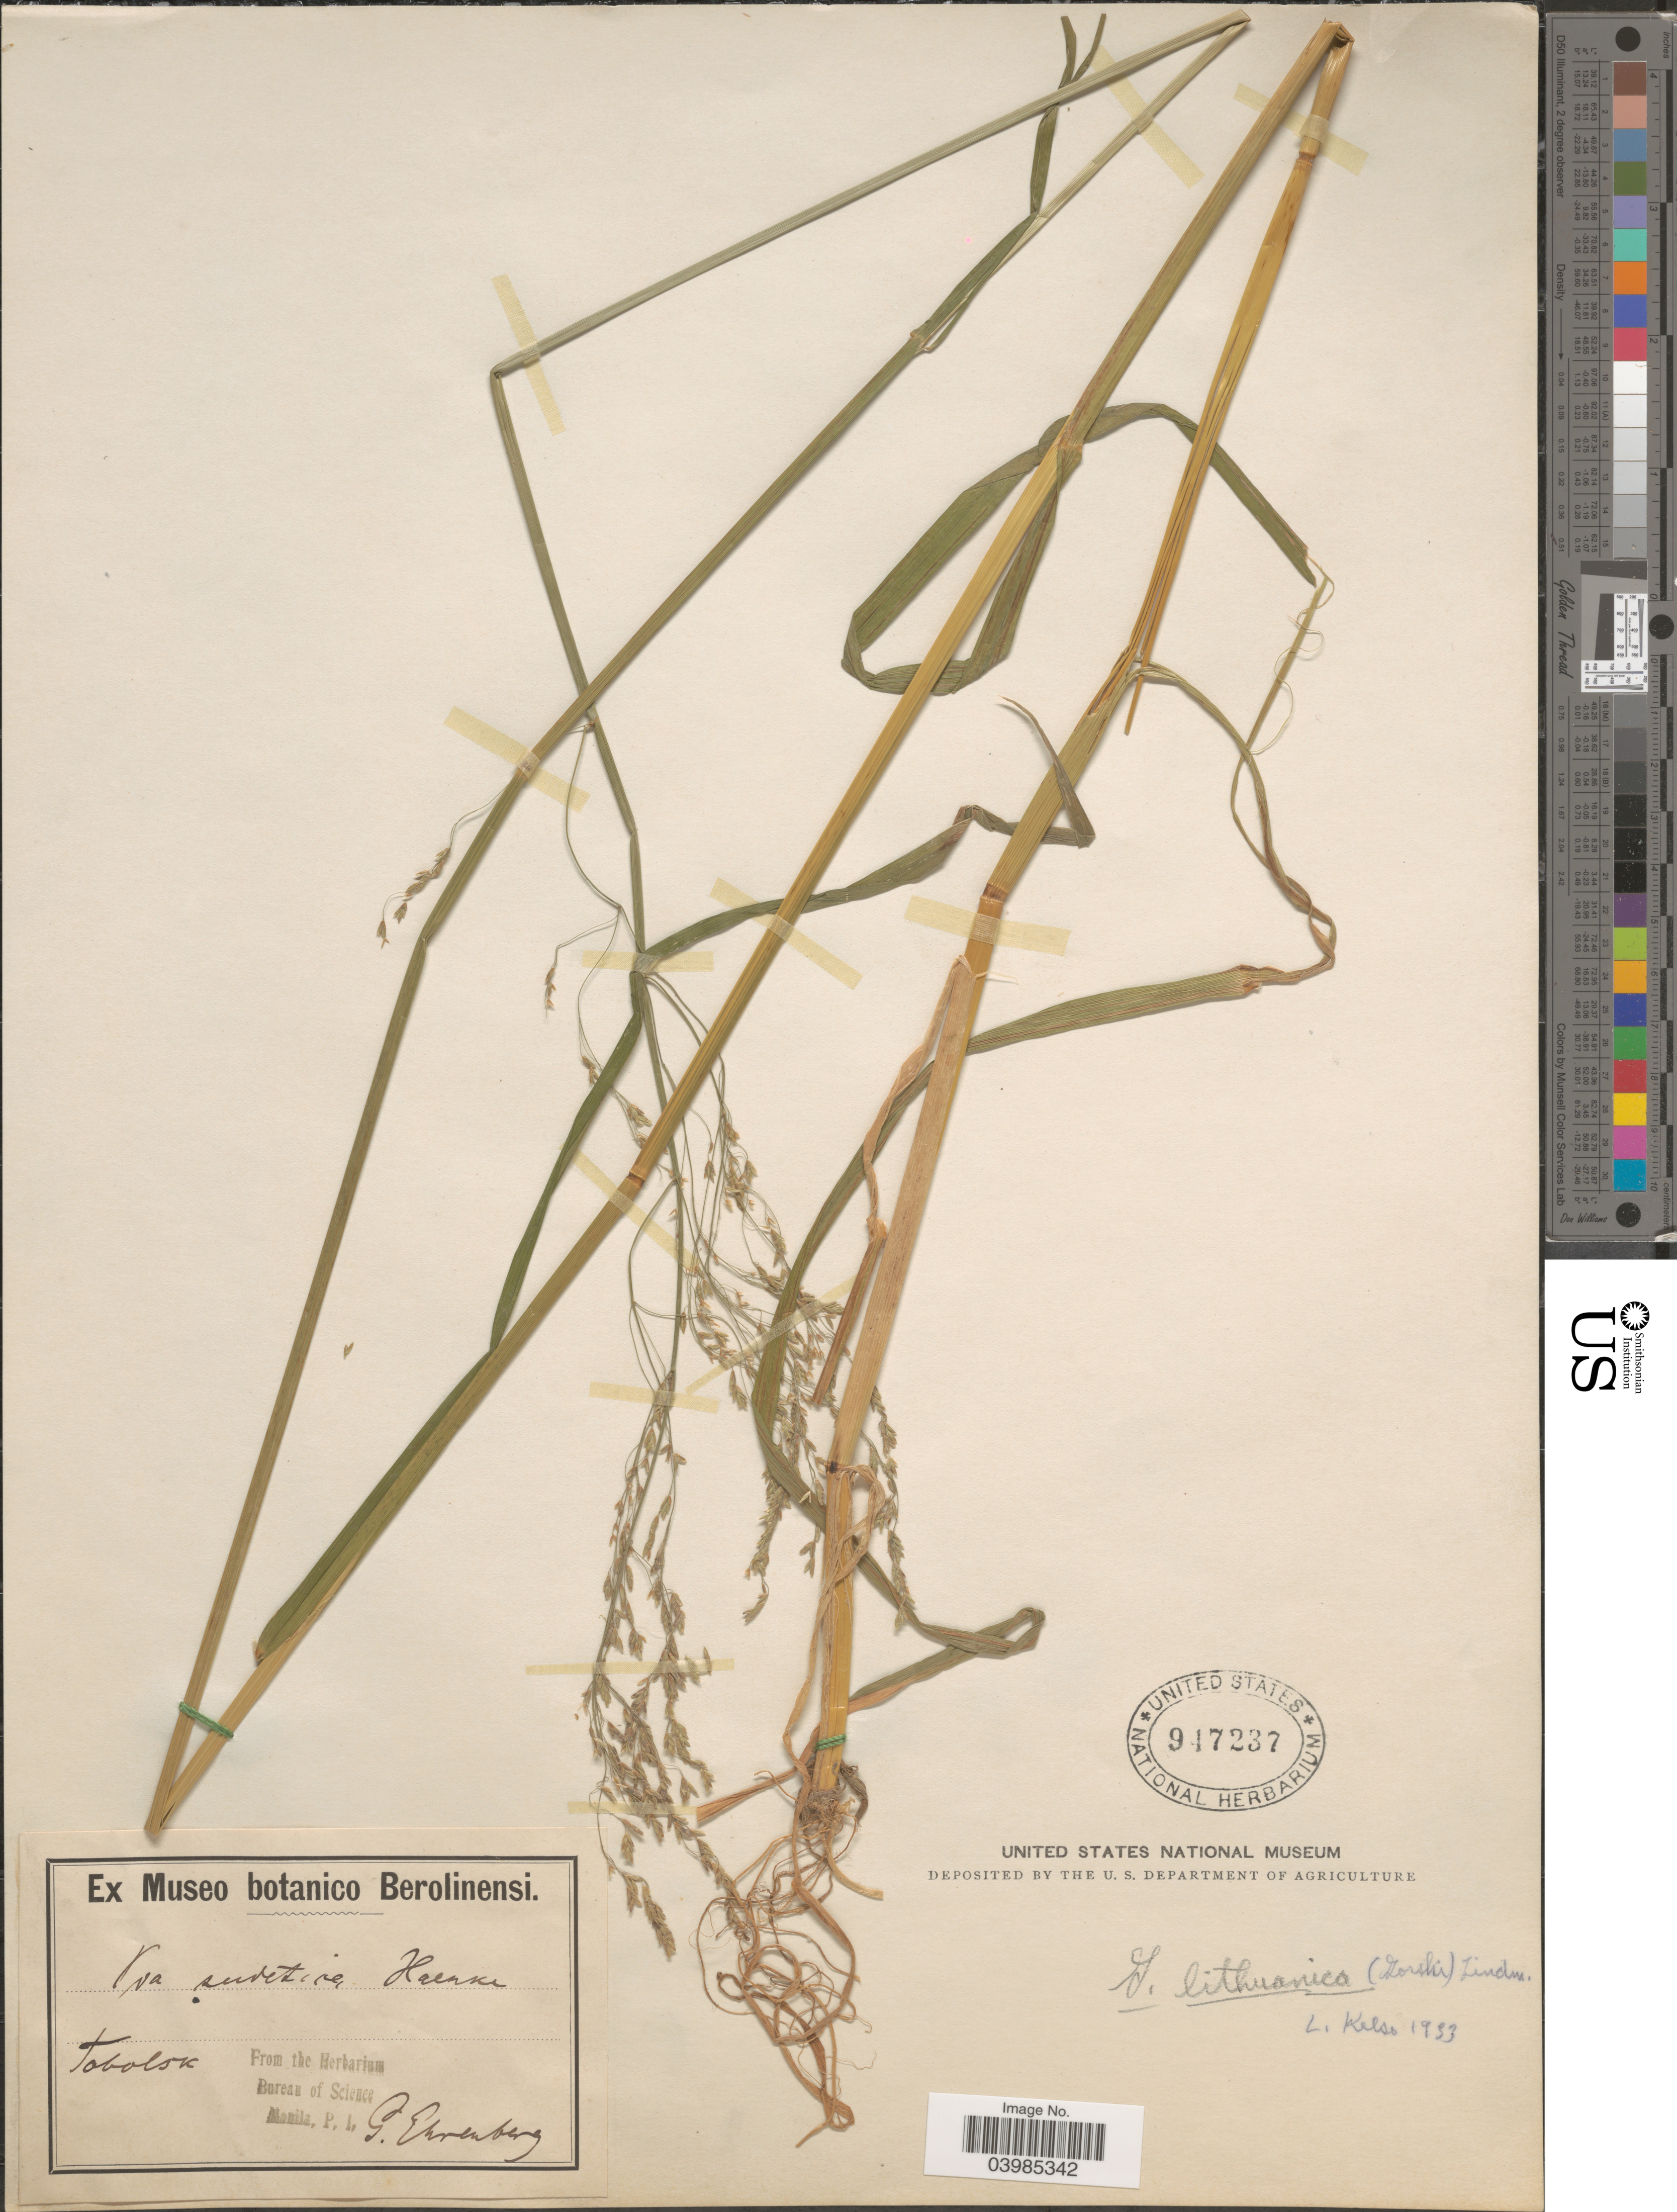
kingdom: Plantae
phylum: Tracheophyta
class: Liliopsida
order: Poales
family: Poaceae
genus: Glyceria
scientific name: Glyceria lithuanica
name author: (Gorski) Gorski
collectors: C. Ehrenberg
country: Russian Federation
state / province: Tyumen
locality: Tobolsk.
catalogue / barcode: US 947237